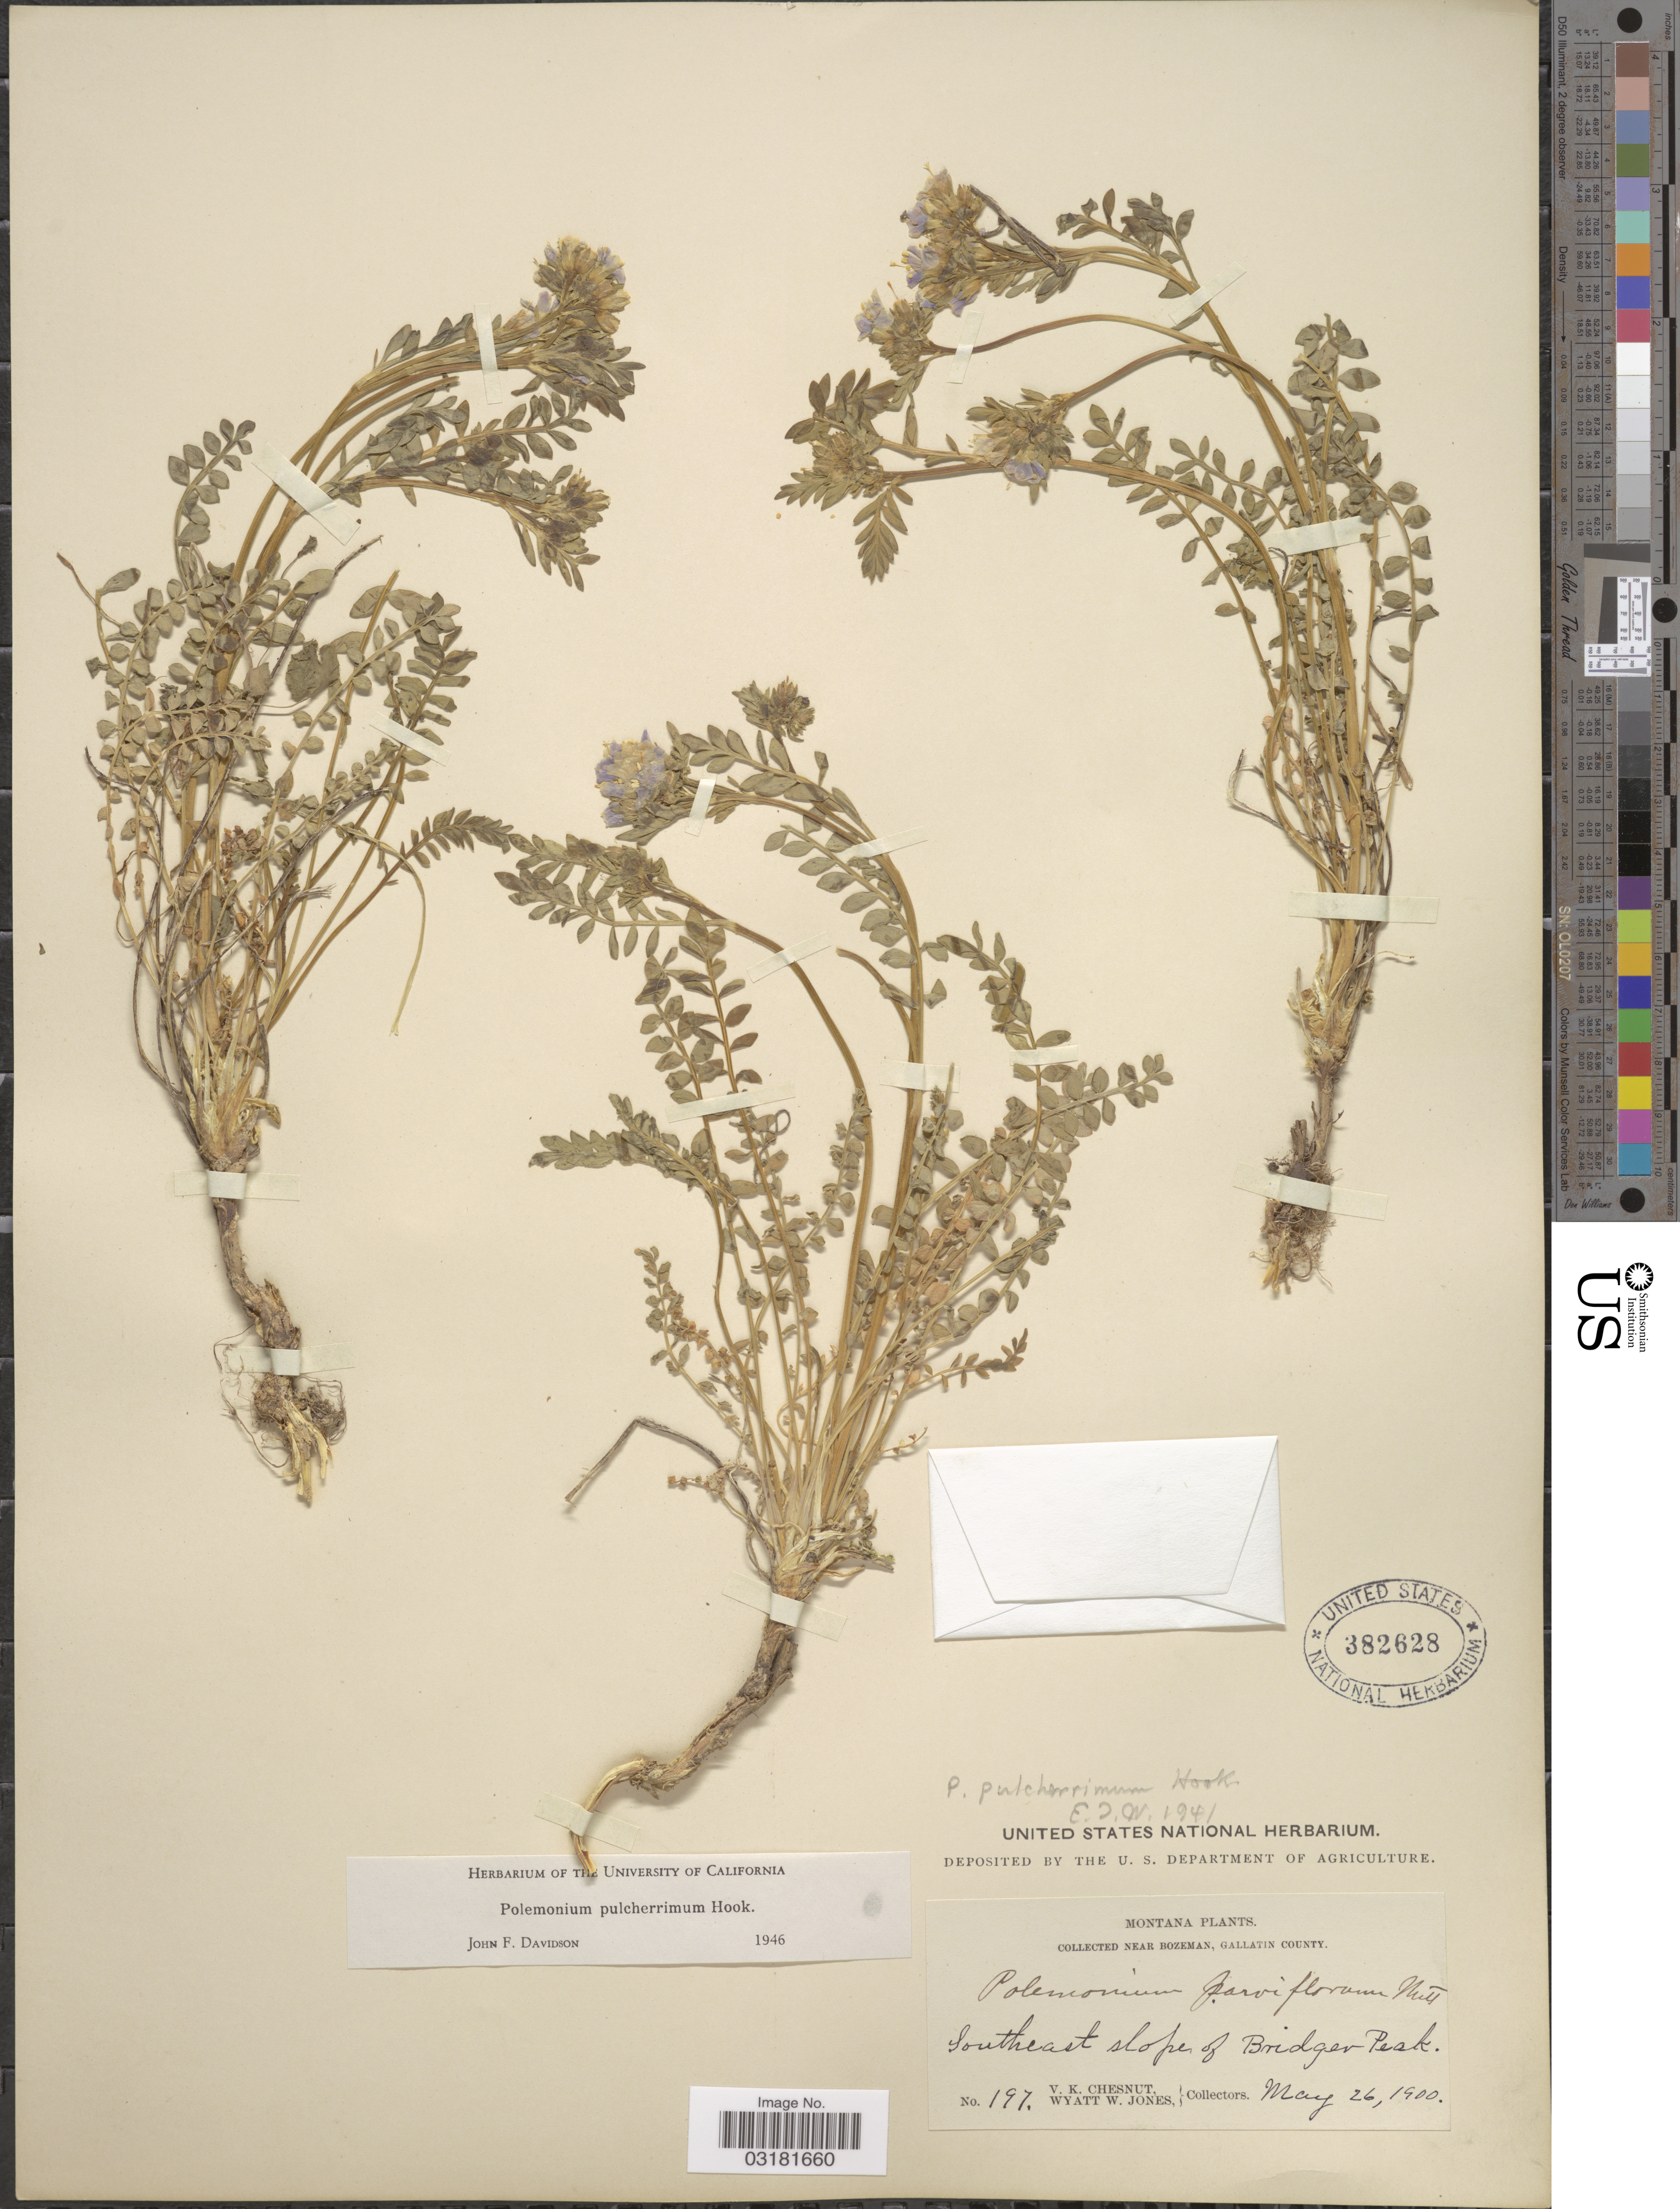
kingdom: Plantae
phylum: Tracheophyta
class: Magnoliopsida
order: Ericales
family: Polemoniaceae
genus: Polemonium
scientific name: Polemonium pulcherrimum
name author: Hook.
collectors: V. Chesnut & W. W. Jones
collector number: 197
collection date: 1900-05-26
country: United States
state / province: Montana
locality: Near Bozeman, Gallatin County, Southeast slope of Bridger Peak.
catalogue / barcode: US 382628